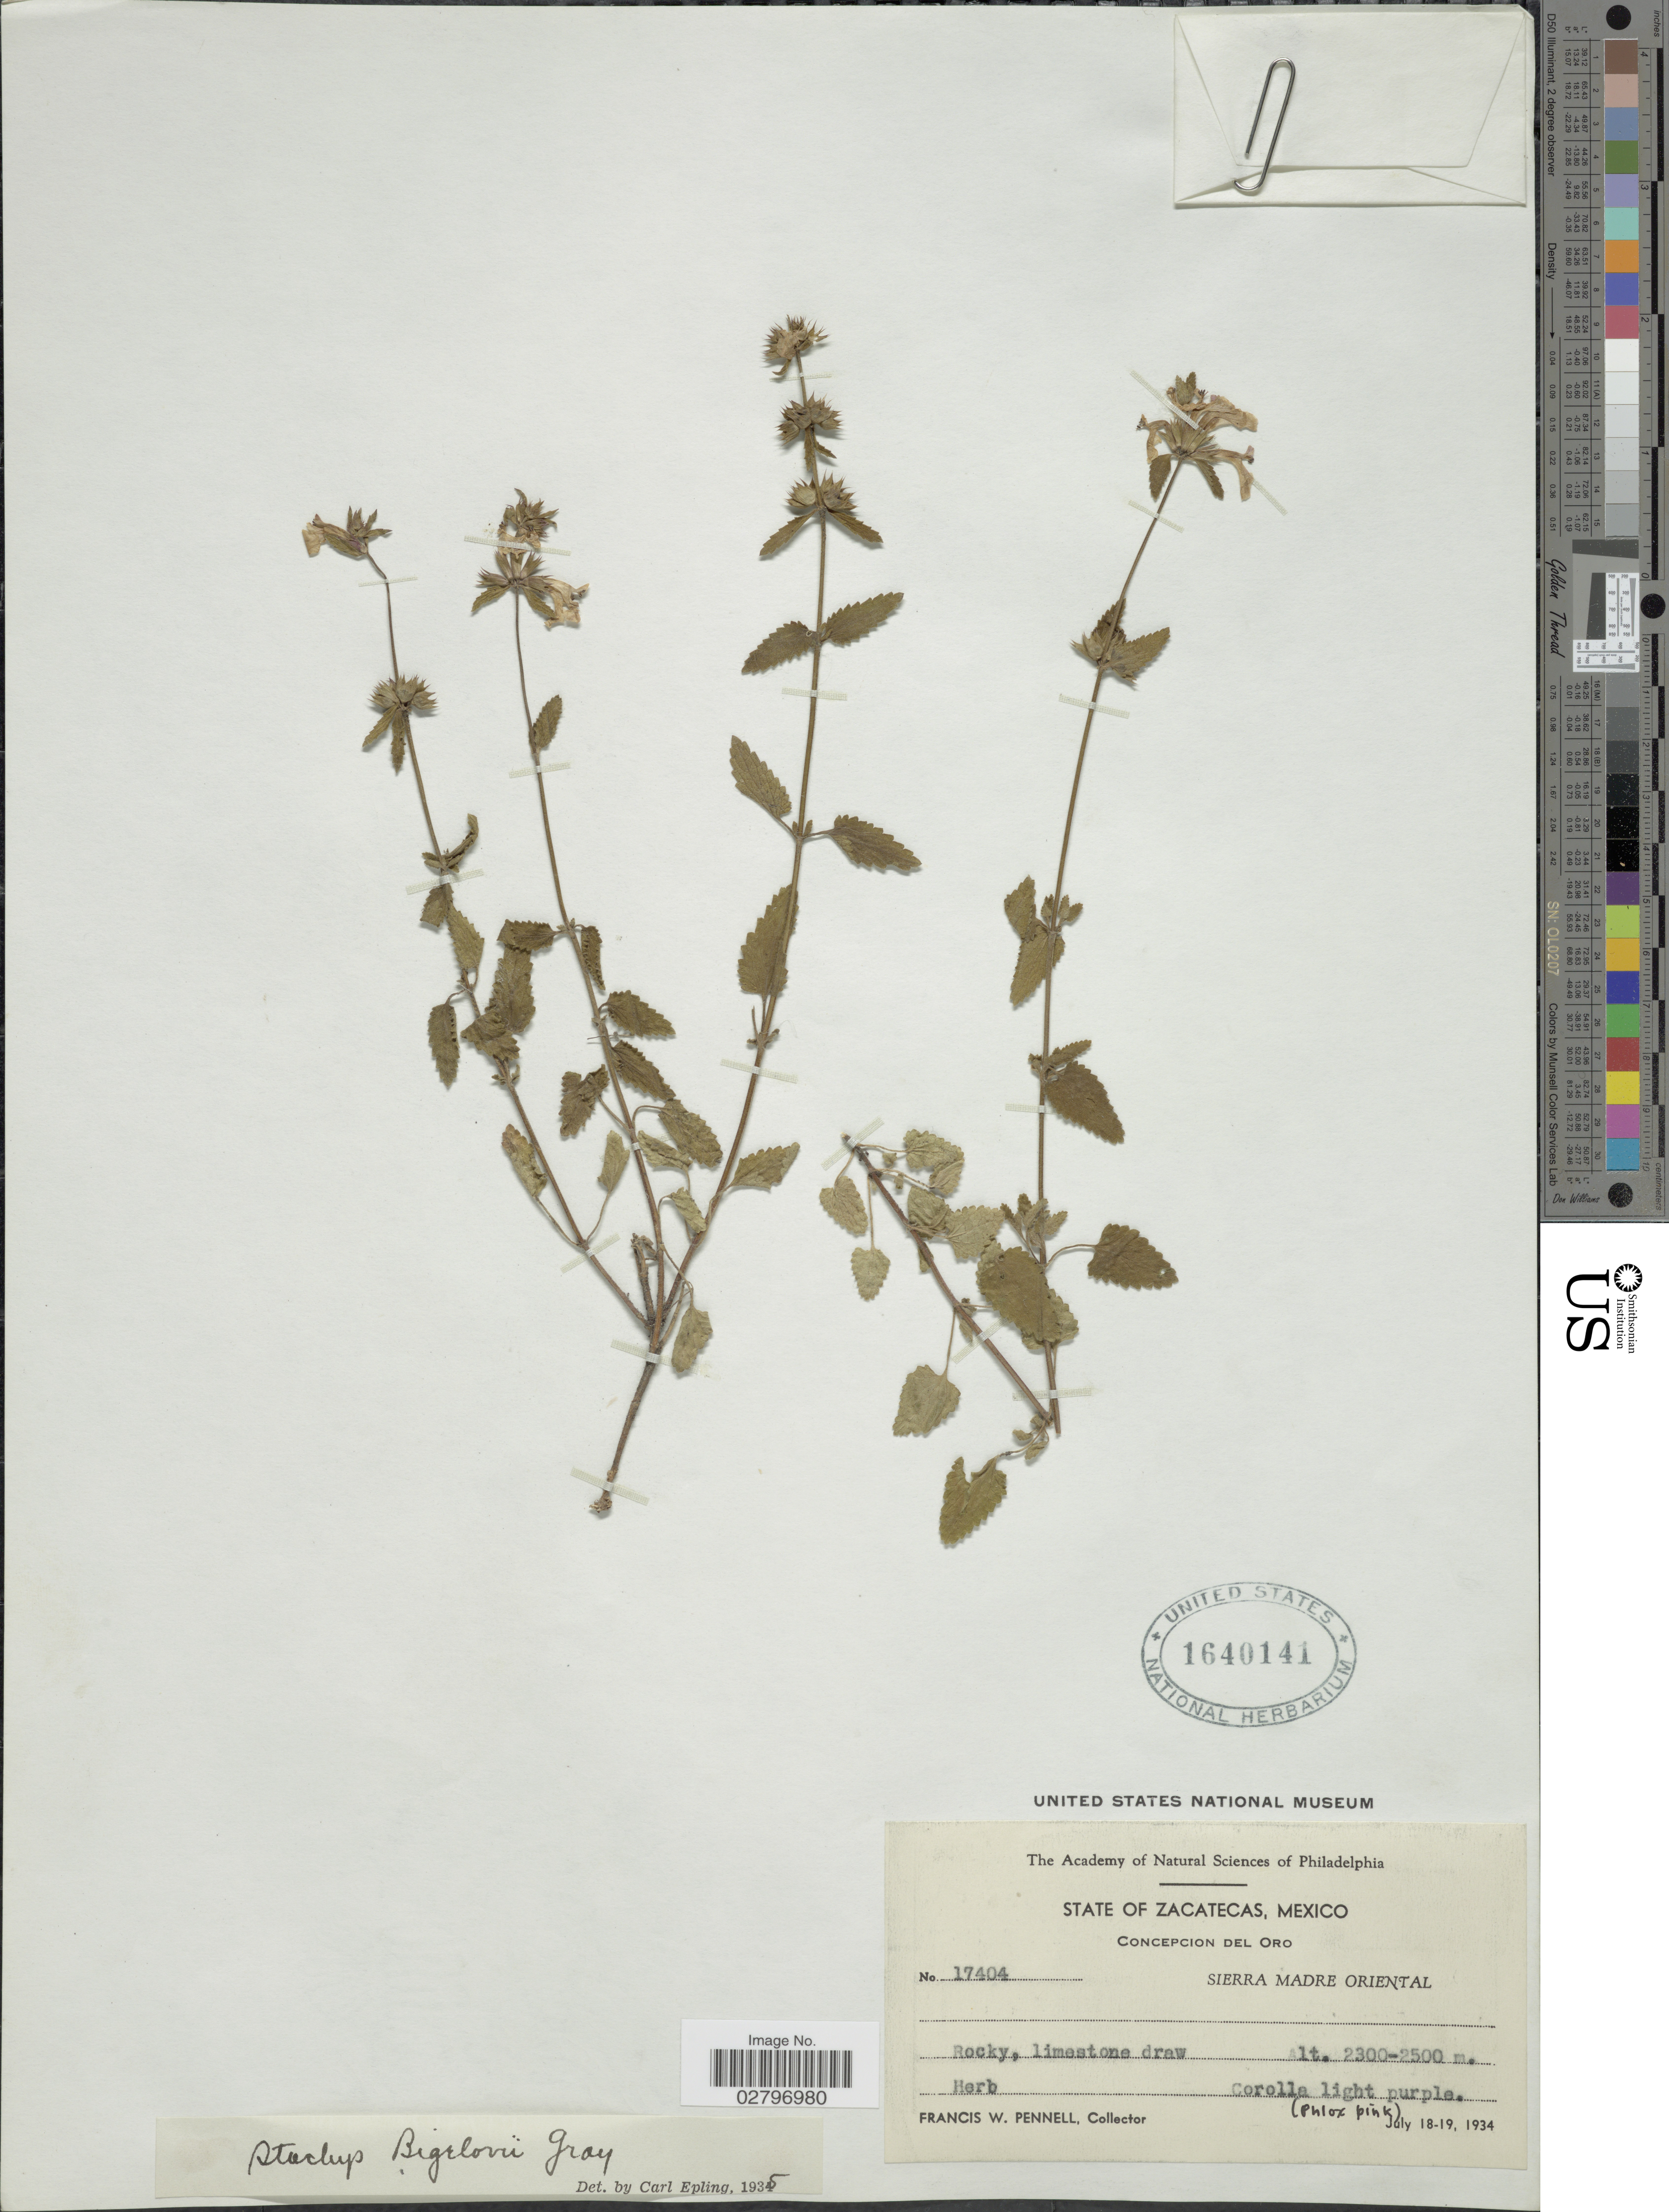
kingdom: Plantae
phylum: Tracheophyta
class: Magnoliopsida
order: Lamiales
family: Lamiaceae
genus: Stachys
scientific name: Stachys bigelovii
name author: A. Gray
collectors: F. W. Pennell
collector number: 17404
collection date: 1934-07-18/1934-07-19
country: Mexico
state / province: Zacatecas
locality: State of Zacatecas, Mexico, Concepcion Del Oro, Sierra Madre Oriental.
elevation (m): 2300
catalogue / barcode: US 1640141